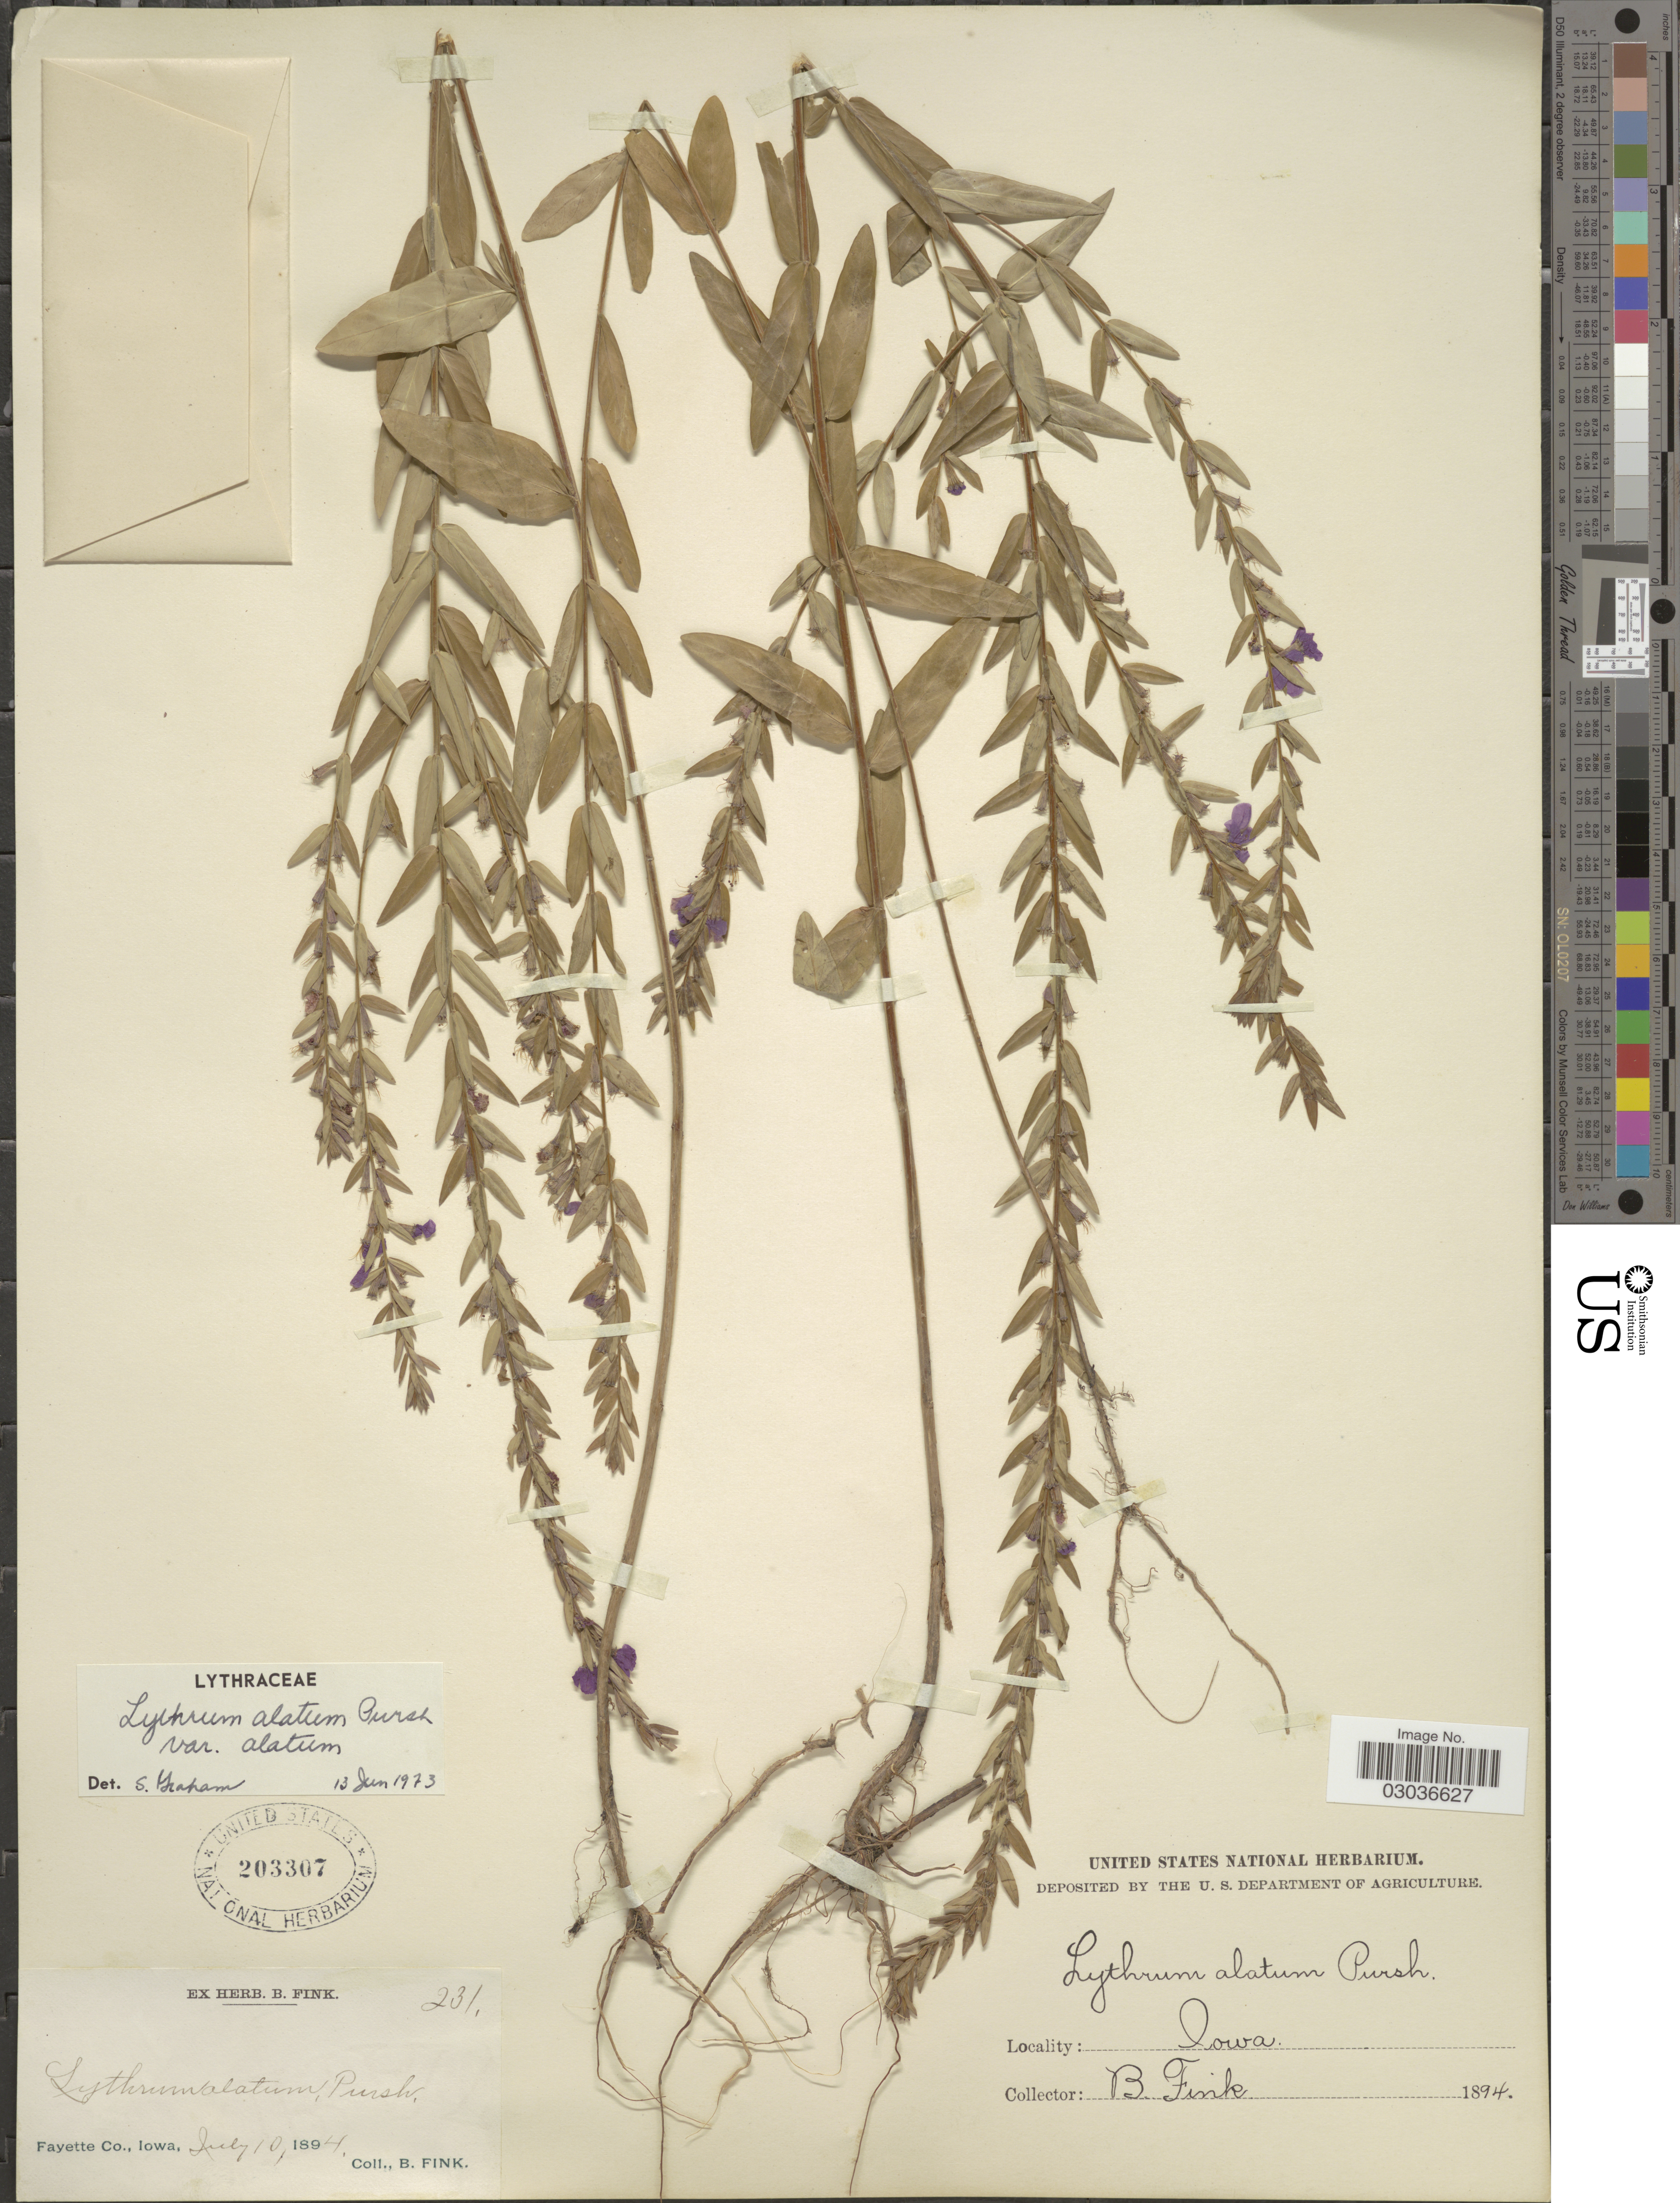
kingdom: Plantae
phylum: Tracheophyta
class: Magnoliopsida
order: Myrtales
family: Lythraceae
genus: Lythrum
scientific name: Lythrum alatum var. alatum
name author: Pursh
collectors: B. Fink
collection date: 1894-07-10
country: United States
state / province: Iowa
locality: Fayette Co.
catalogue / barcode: US 203307